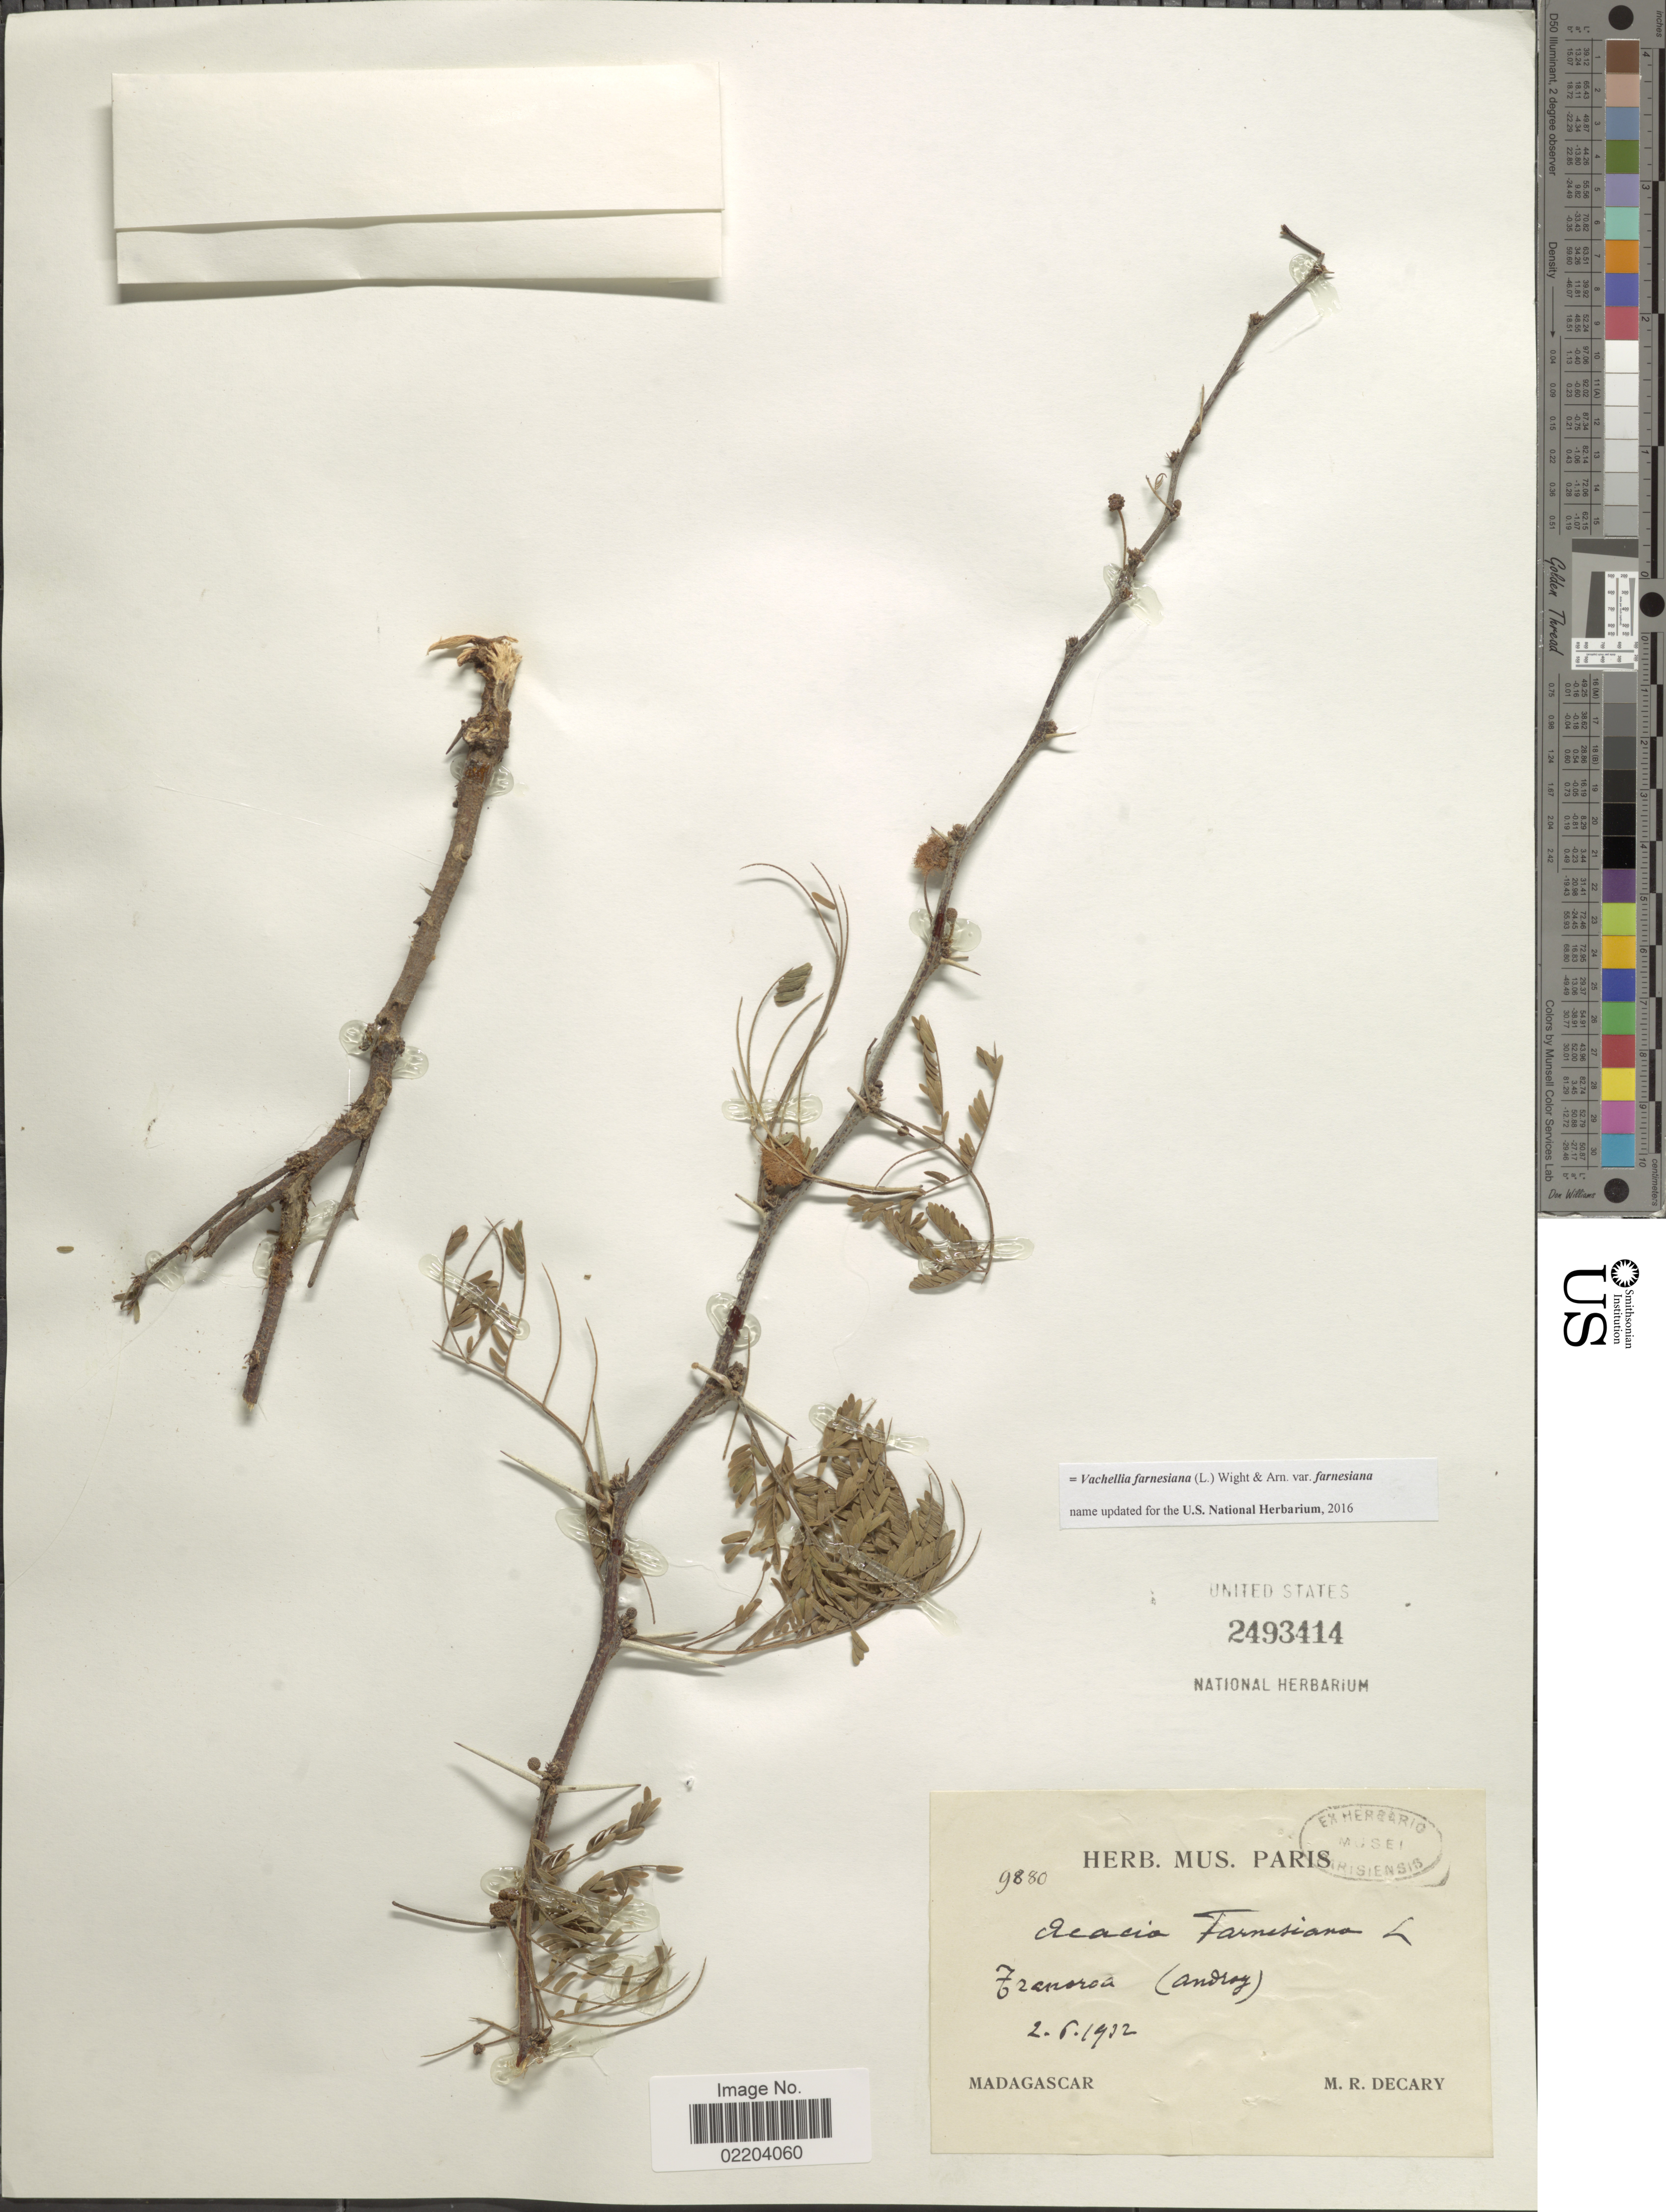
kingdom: Plantae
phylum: Tracheophyta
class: Magnoliopsida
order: Fabales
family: Fabaceae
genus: Vachellia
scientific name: Vachellia farnesiana var. farnesiana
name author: (L.) Wight & Arn.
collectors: R. Decary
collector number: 9880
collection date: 1932-06-02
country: Madagascar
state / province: Androy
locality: Tranoroa (Androy)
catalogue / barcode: US 2493414